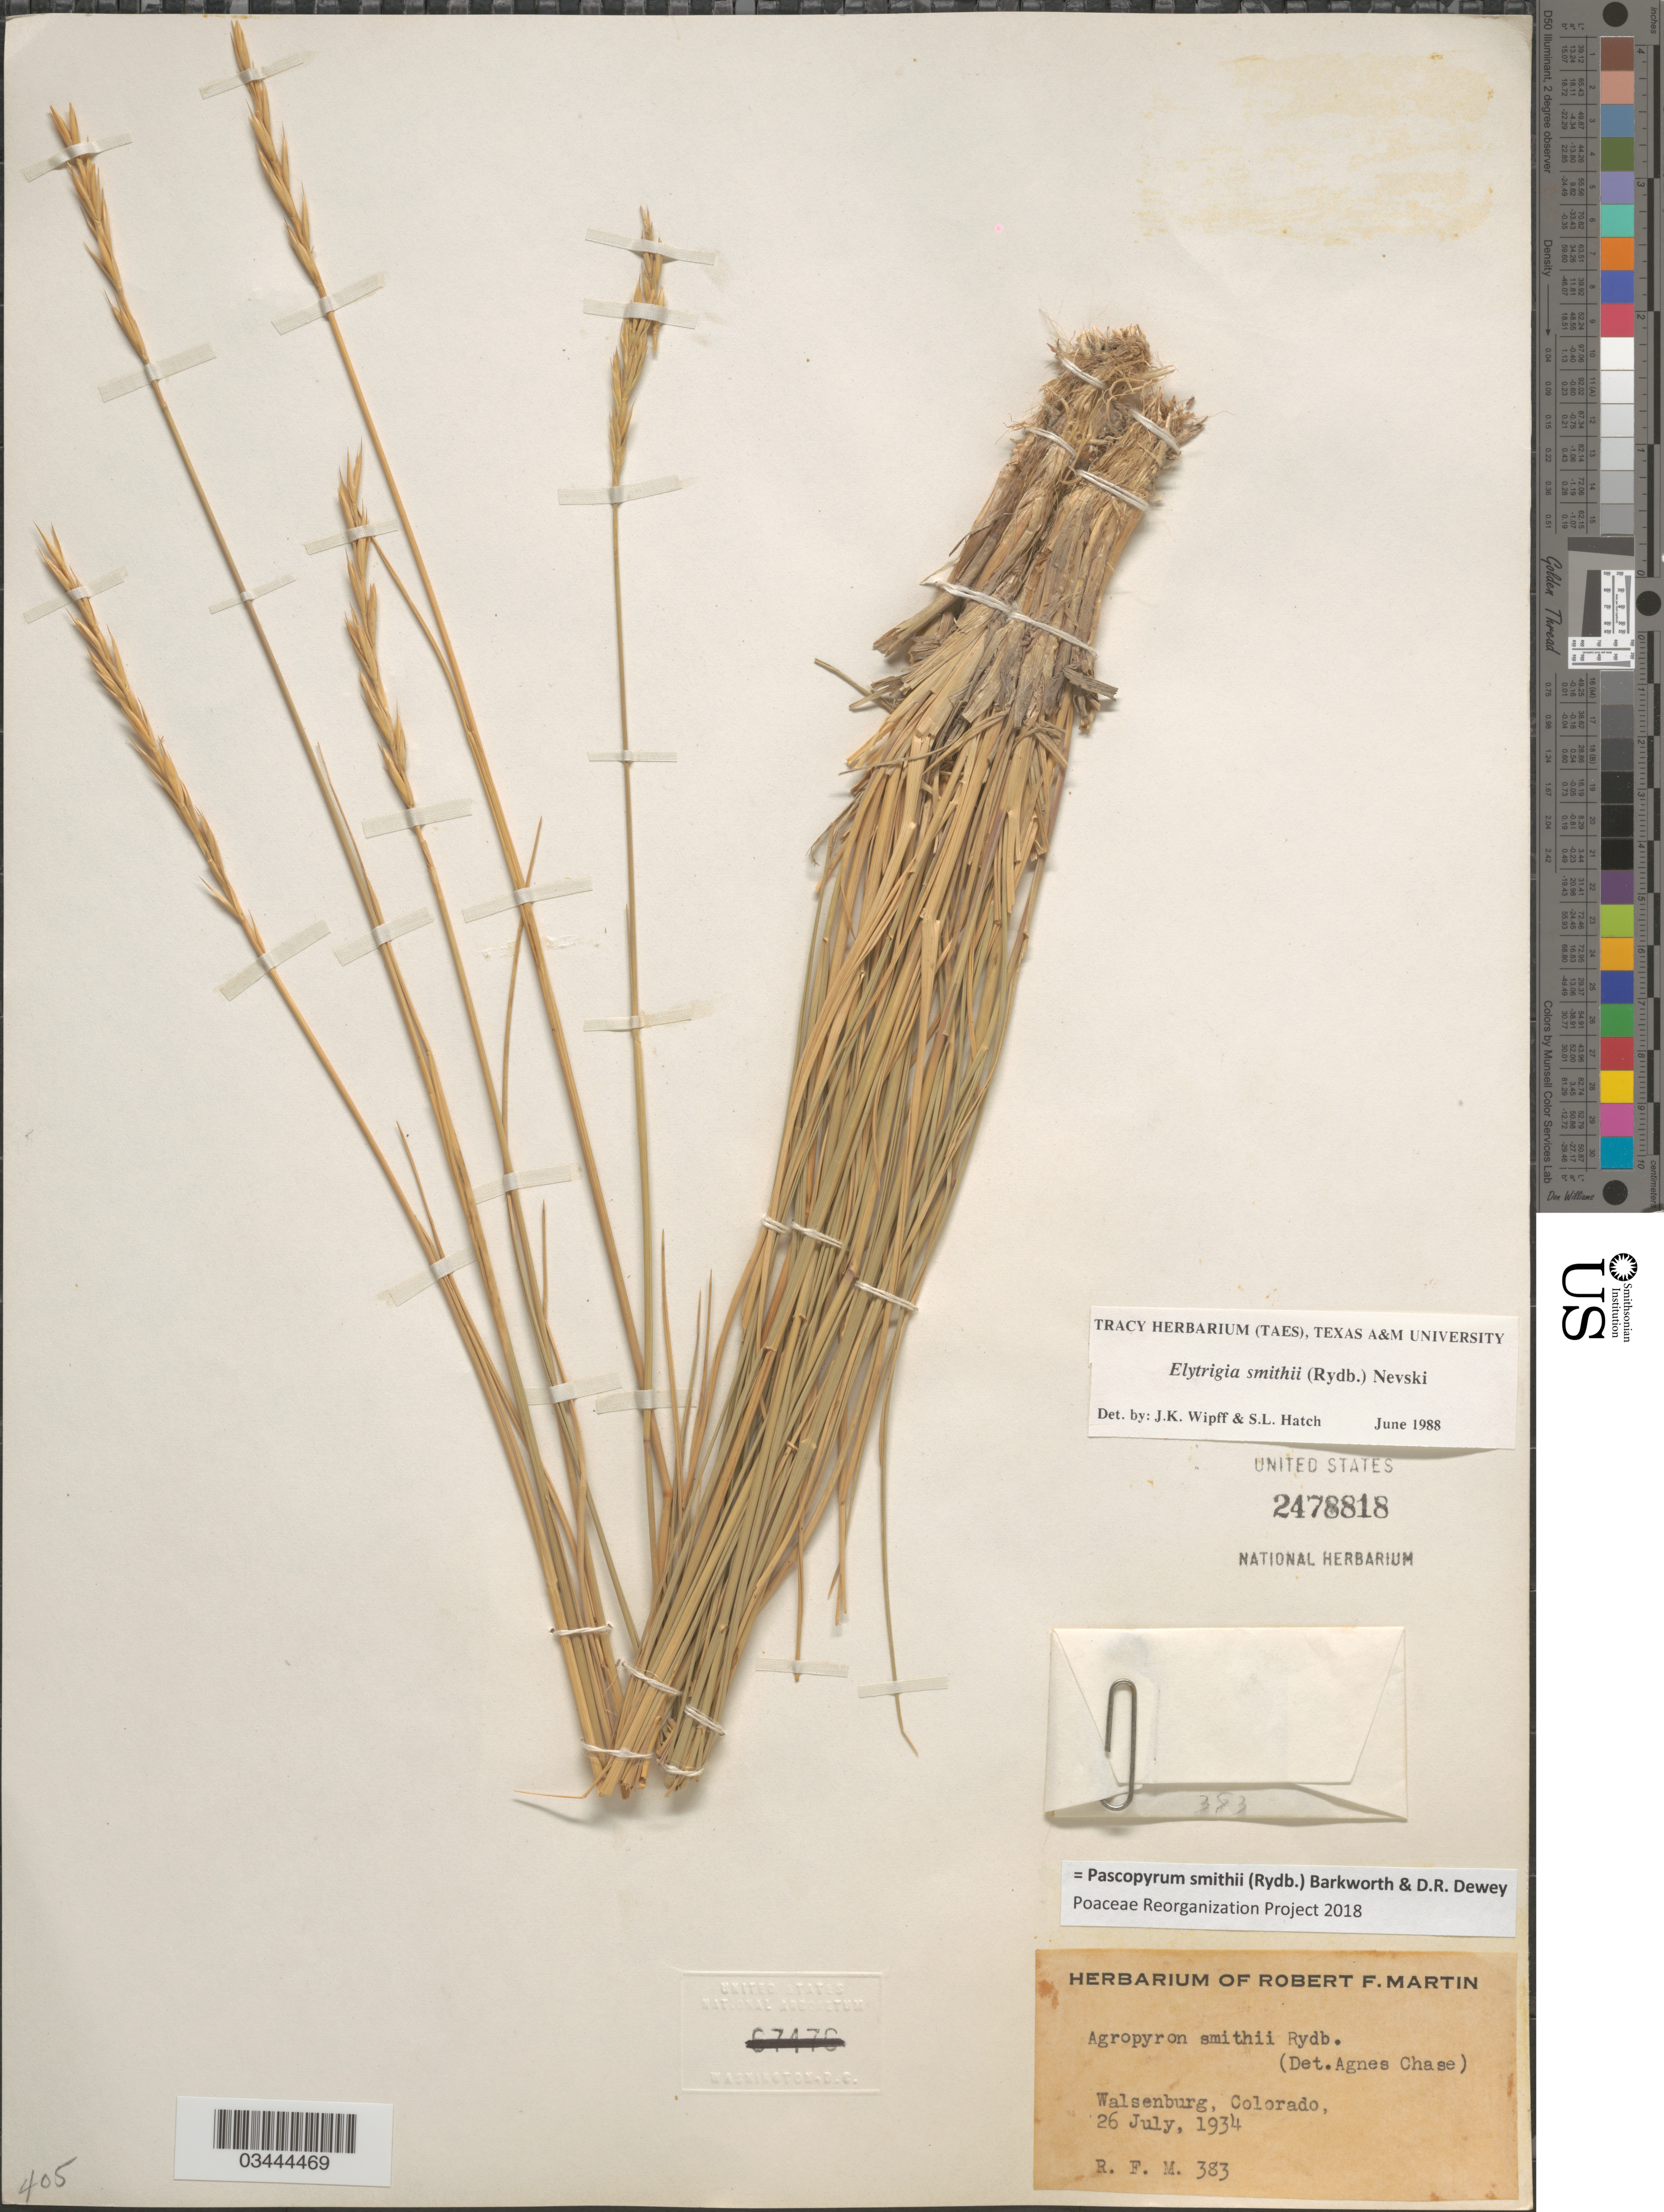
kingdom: Plantae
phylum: Tracheophyta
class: Liliopsida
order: Poales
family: Poaceae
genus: Pascopyrum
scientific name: Pascopyrum smithii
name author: (Rydb.) Barkworth & Dewey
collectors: R. F. Martin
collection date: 1934-07-26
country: United States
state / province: Colorado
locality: Walsenburg.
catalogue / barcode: US 2478818